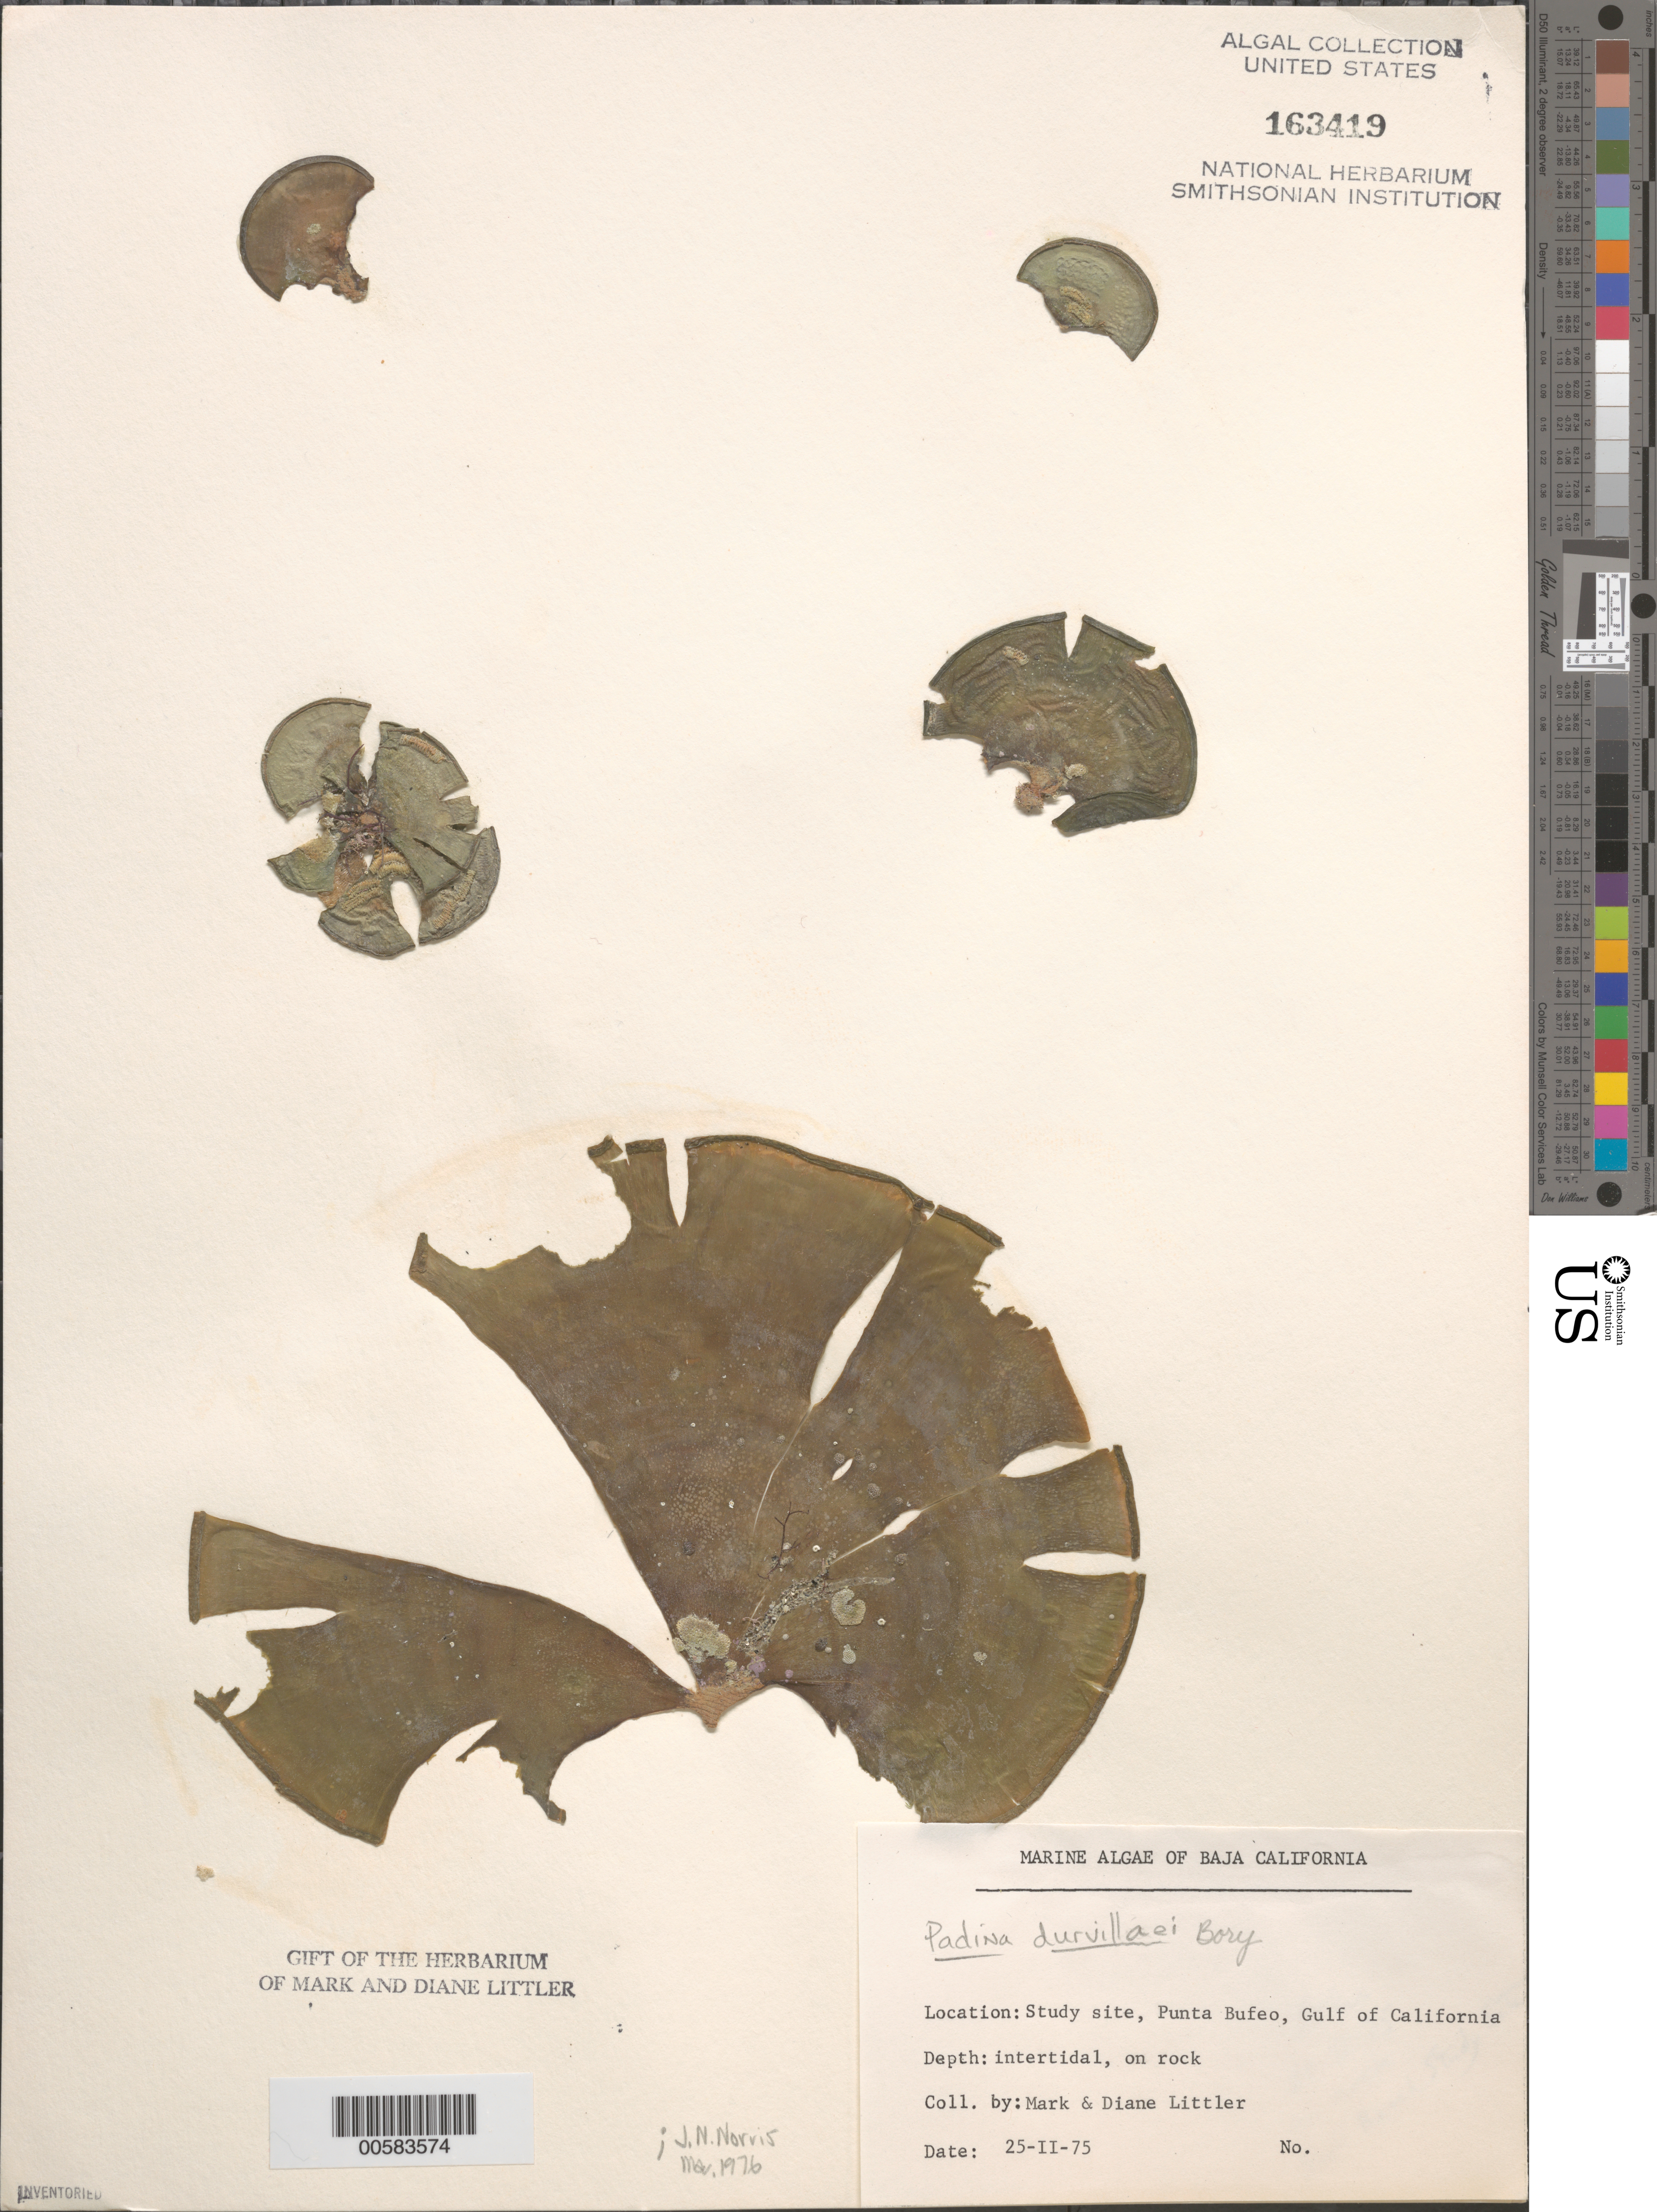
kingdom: Chromista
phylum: Ochrophyta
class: Phaeophyceae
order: Dictyotales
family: Dictyotaceae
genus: Padina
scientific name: Padina durvillaei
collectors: M. M. Littler & D. S. Littler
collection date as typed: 25 Feb 1975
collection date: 1975-02-25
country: Mexico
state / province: Baja California Norte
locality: Punta Bufeo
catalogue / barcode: US 163419